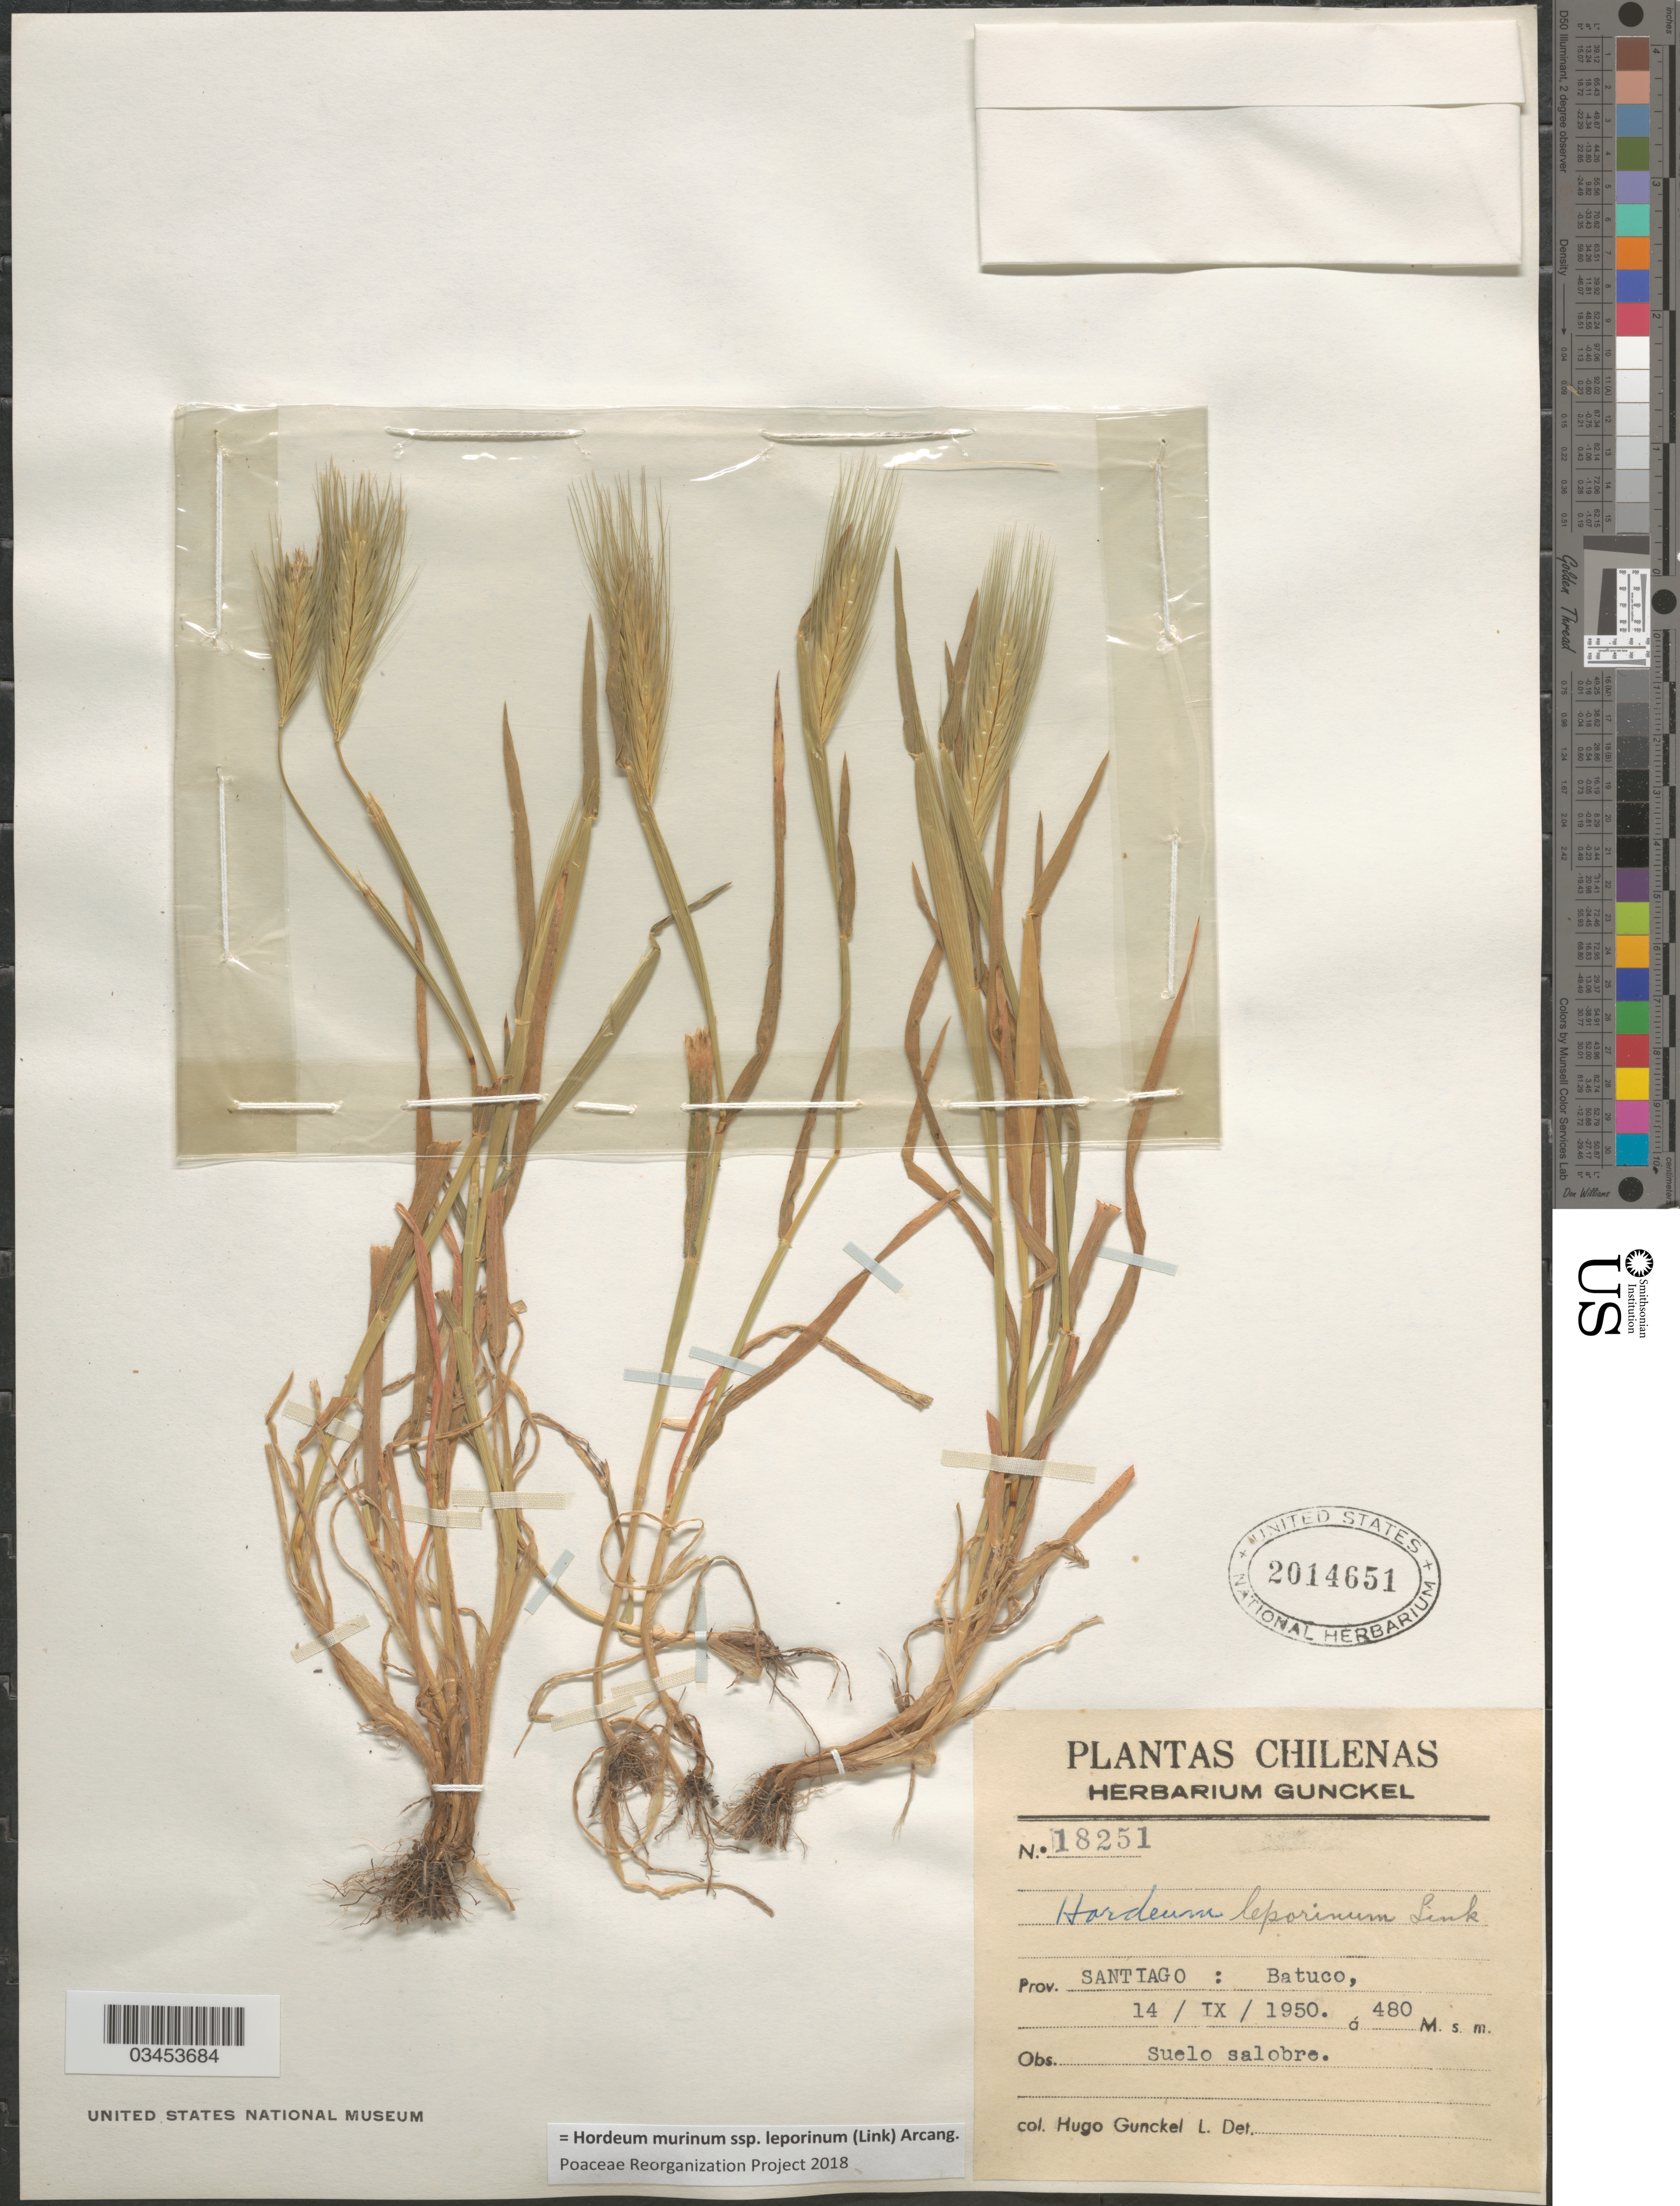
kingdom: Plantae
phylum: Tracheophyta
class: Liliopsida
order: Poales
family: Poaceae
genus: Hordeum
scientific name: Hordeum murinum subsp. leporinum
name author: (Link) Arcang.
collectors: H. Gunckel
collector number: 18251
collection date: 1950-09-14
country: Chile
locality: Prov. Santiago : Batuco.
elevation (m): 480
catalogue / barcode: US 2014651